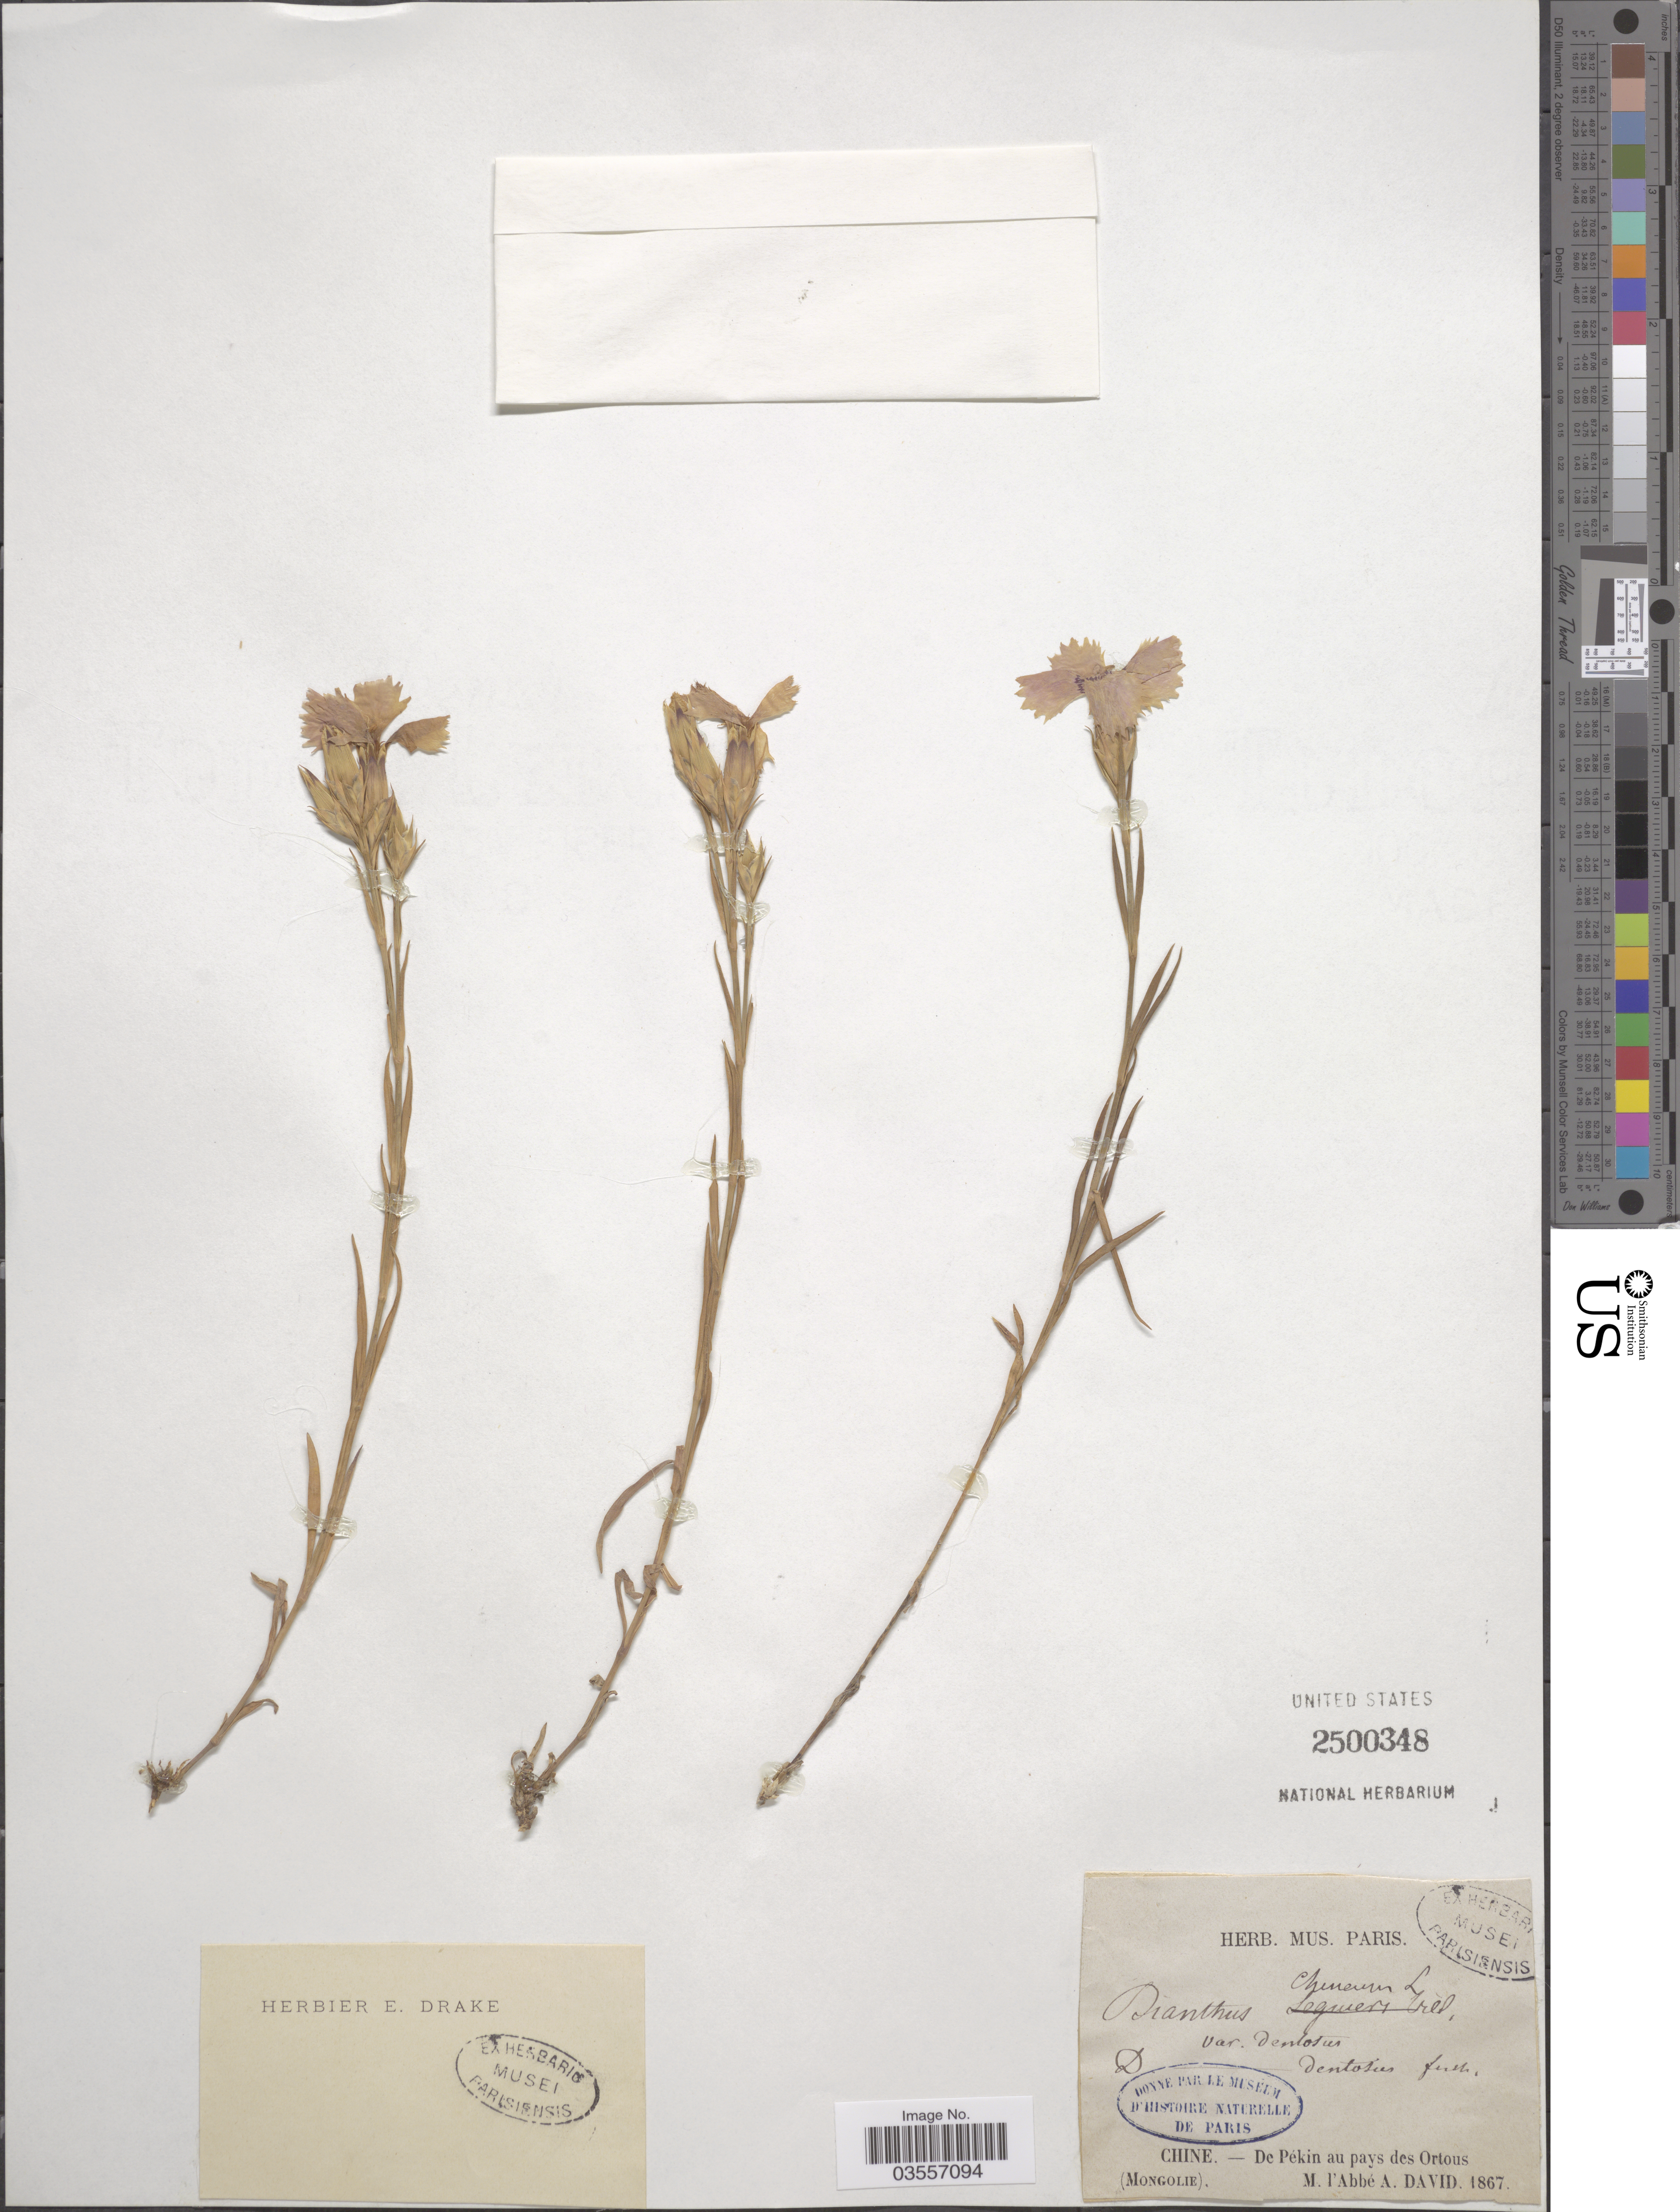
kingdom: Plantae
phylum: Tracheophyta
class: Magnoliopsida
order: Caryophyllales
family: Caryophyllaceae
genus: Dianthus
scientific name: Dianthus chinensis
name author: L.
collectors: M. David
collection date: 1867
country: China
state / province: Beijing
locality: De Pékin au pays des Ortous (Mongolie).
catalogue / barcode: US 2500348